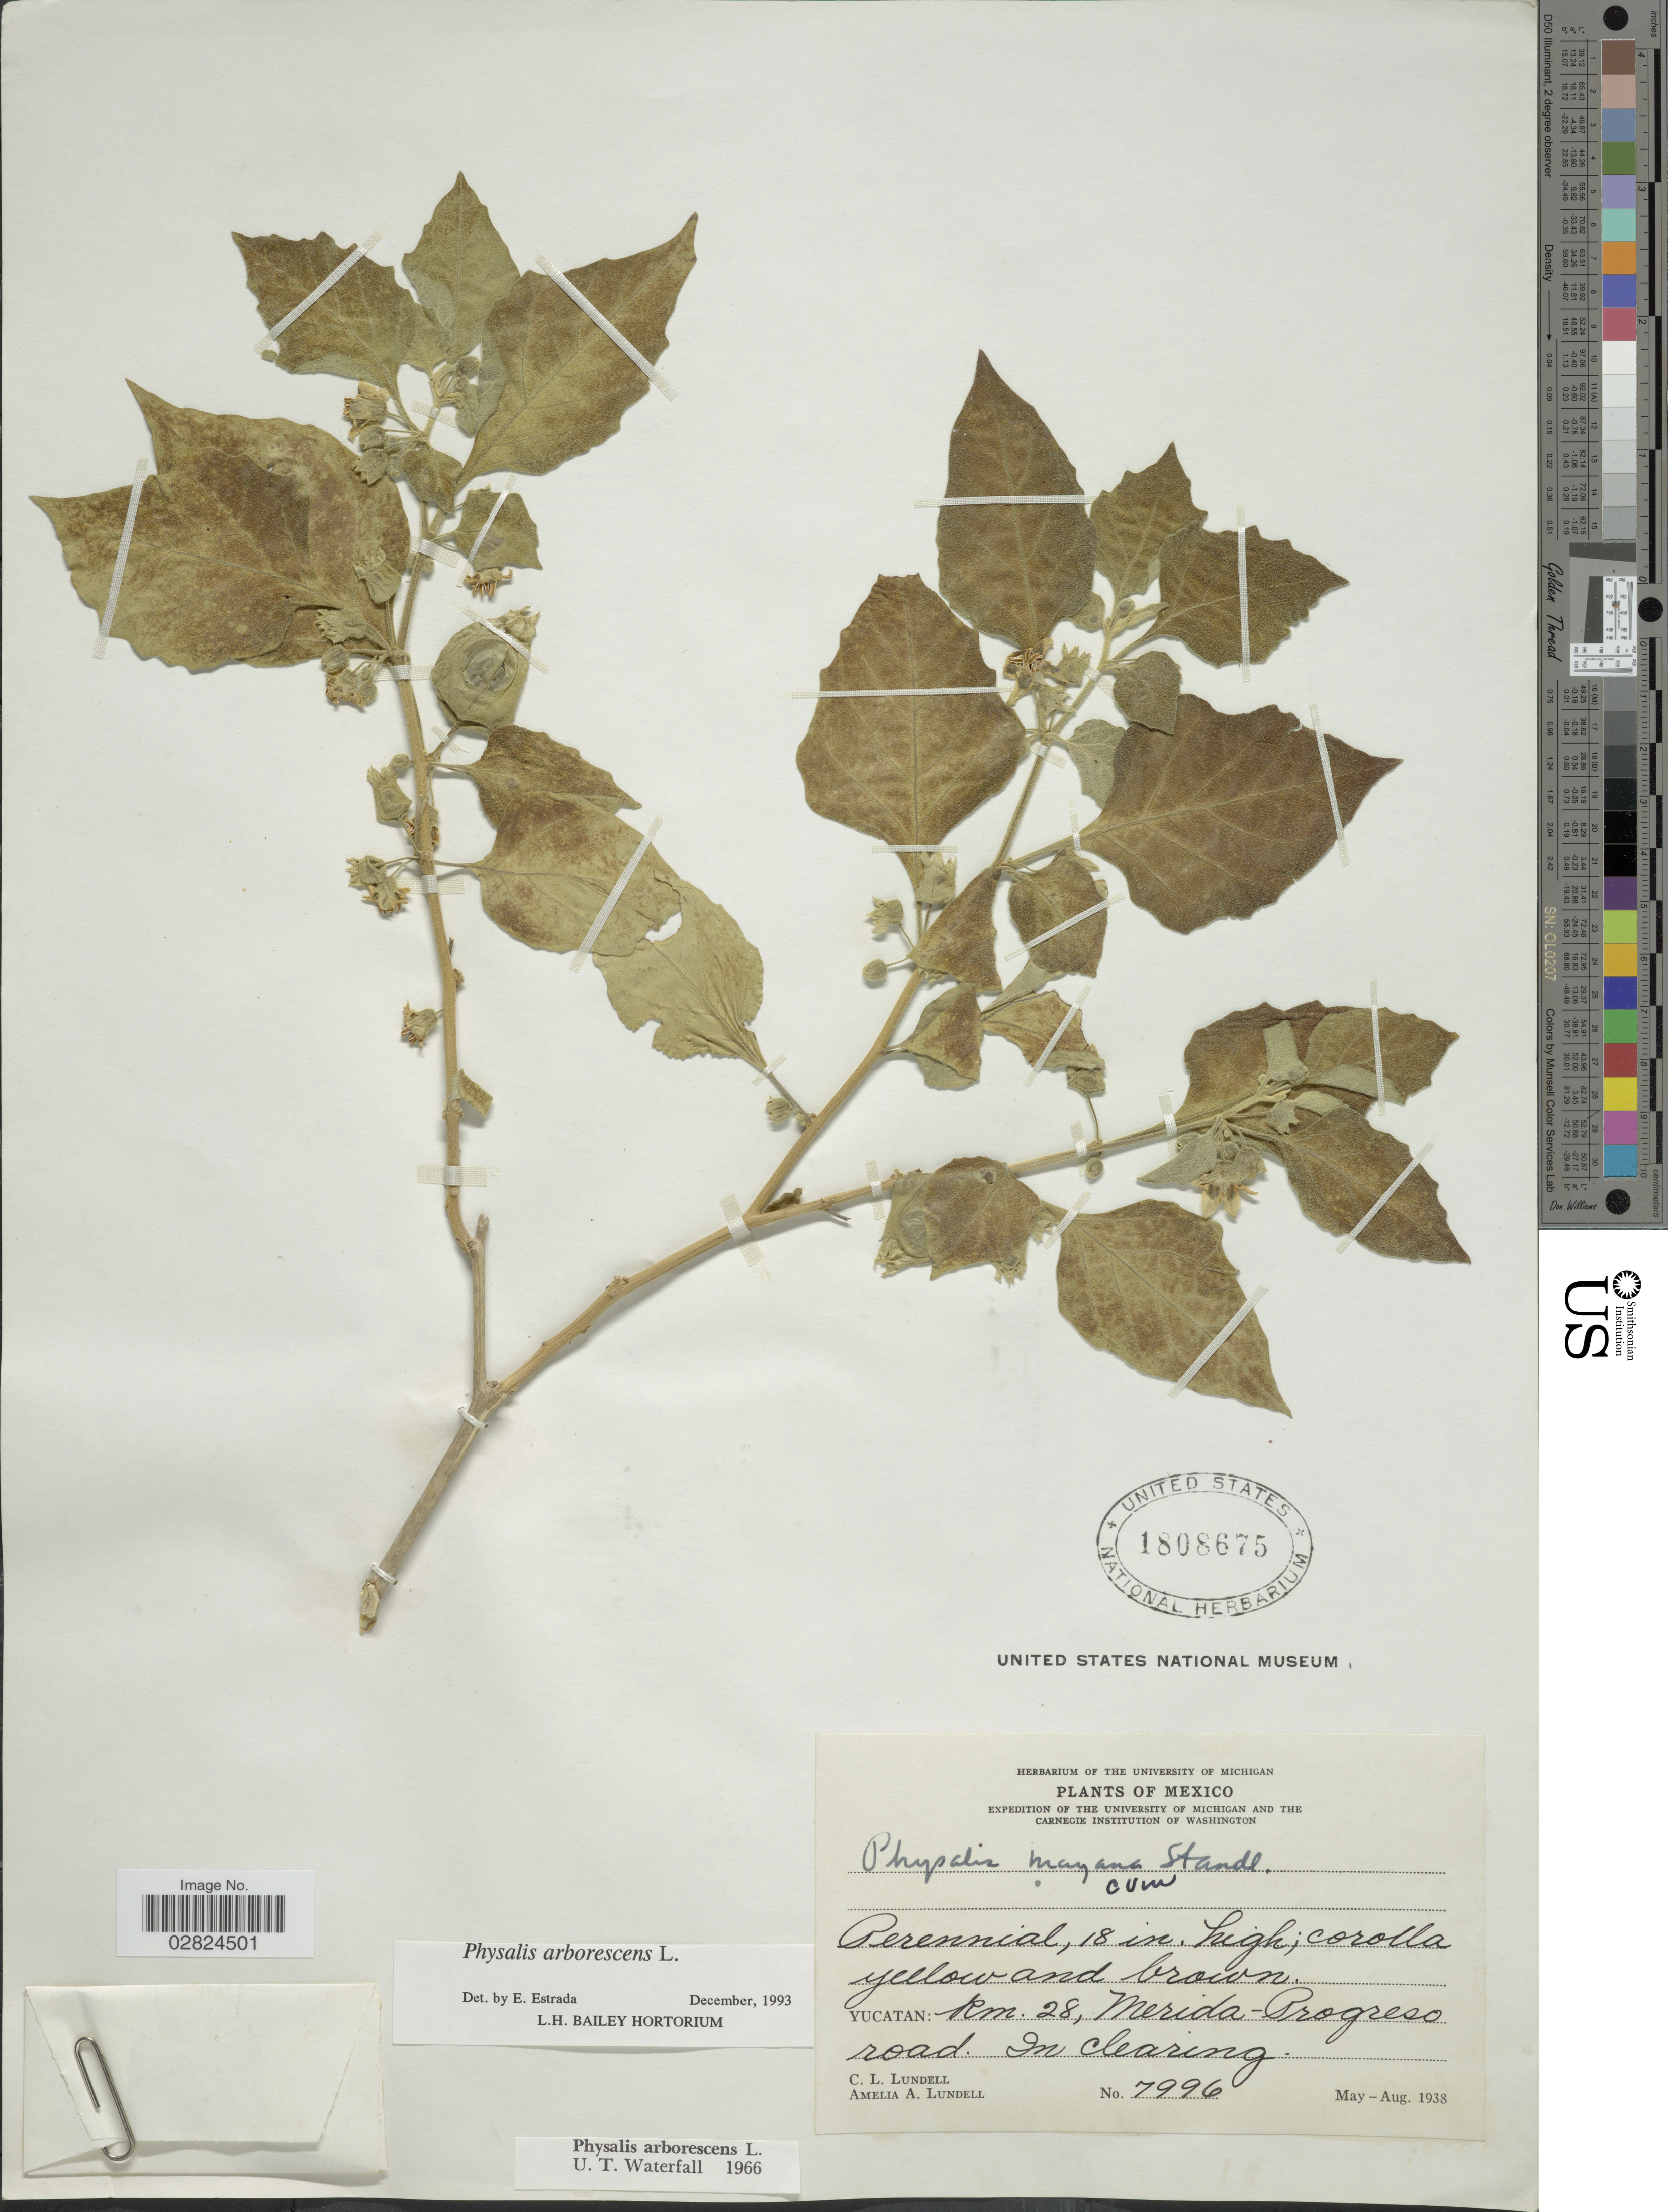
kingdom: Plantae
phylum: Tracheophyta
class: Magnoliopsida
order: Solanales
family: Solanaceae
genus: Physalis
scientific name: Physalis arborescens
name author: L.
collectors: C. L. Lundell & A. A. Lundell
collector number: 7996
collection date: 1938-05/1938-08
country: Mexico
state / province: Yucatán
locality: Km. 28, Merida-Progreso road.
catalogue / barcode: US 1808675